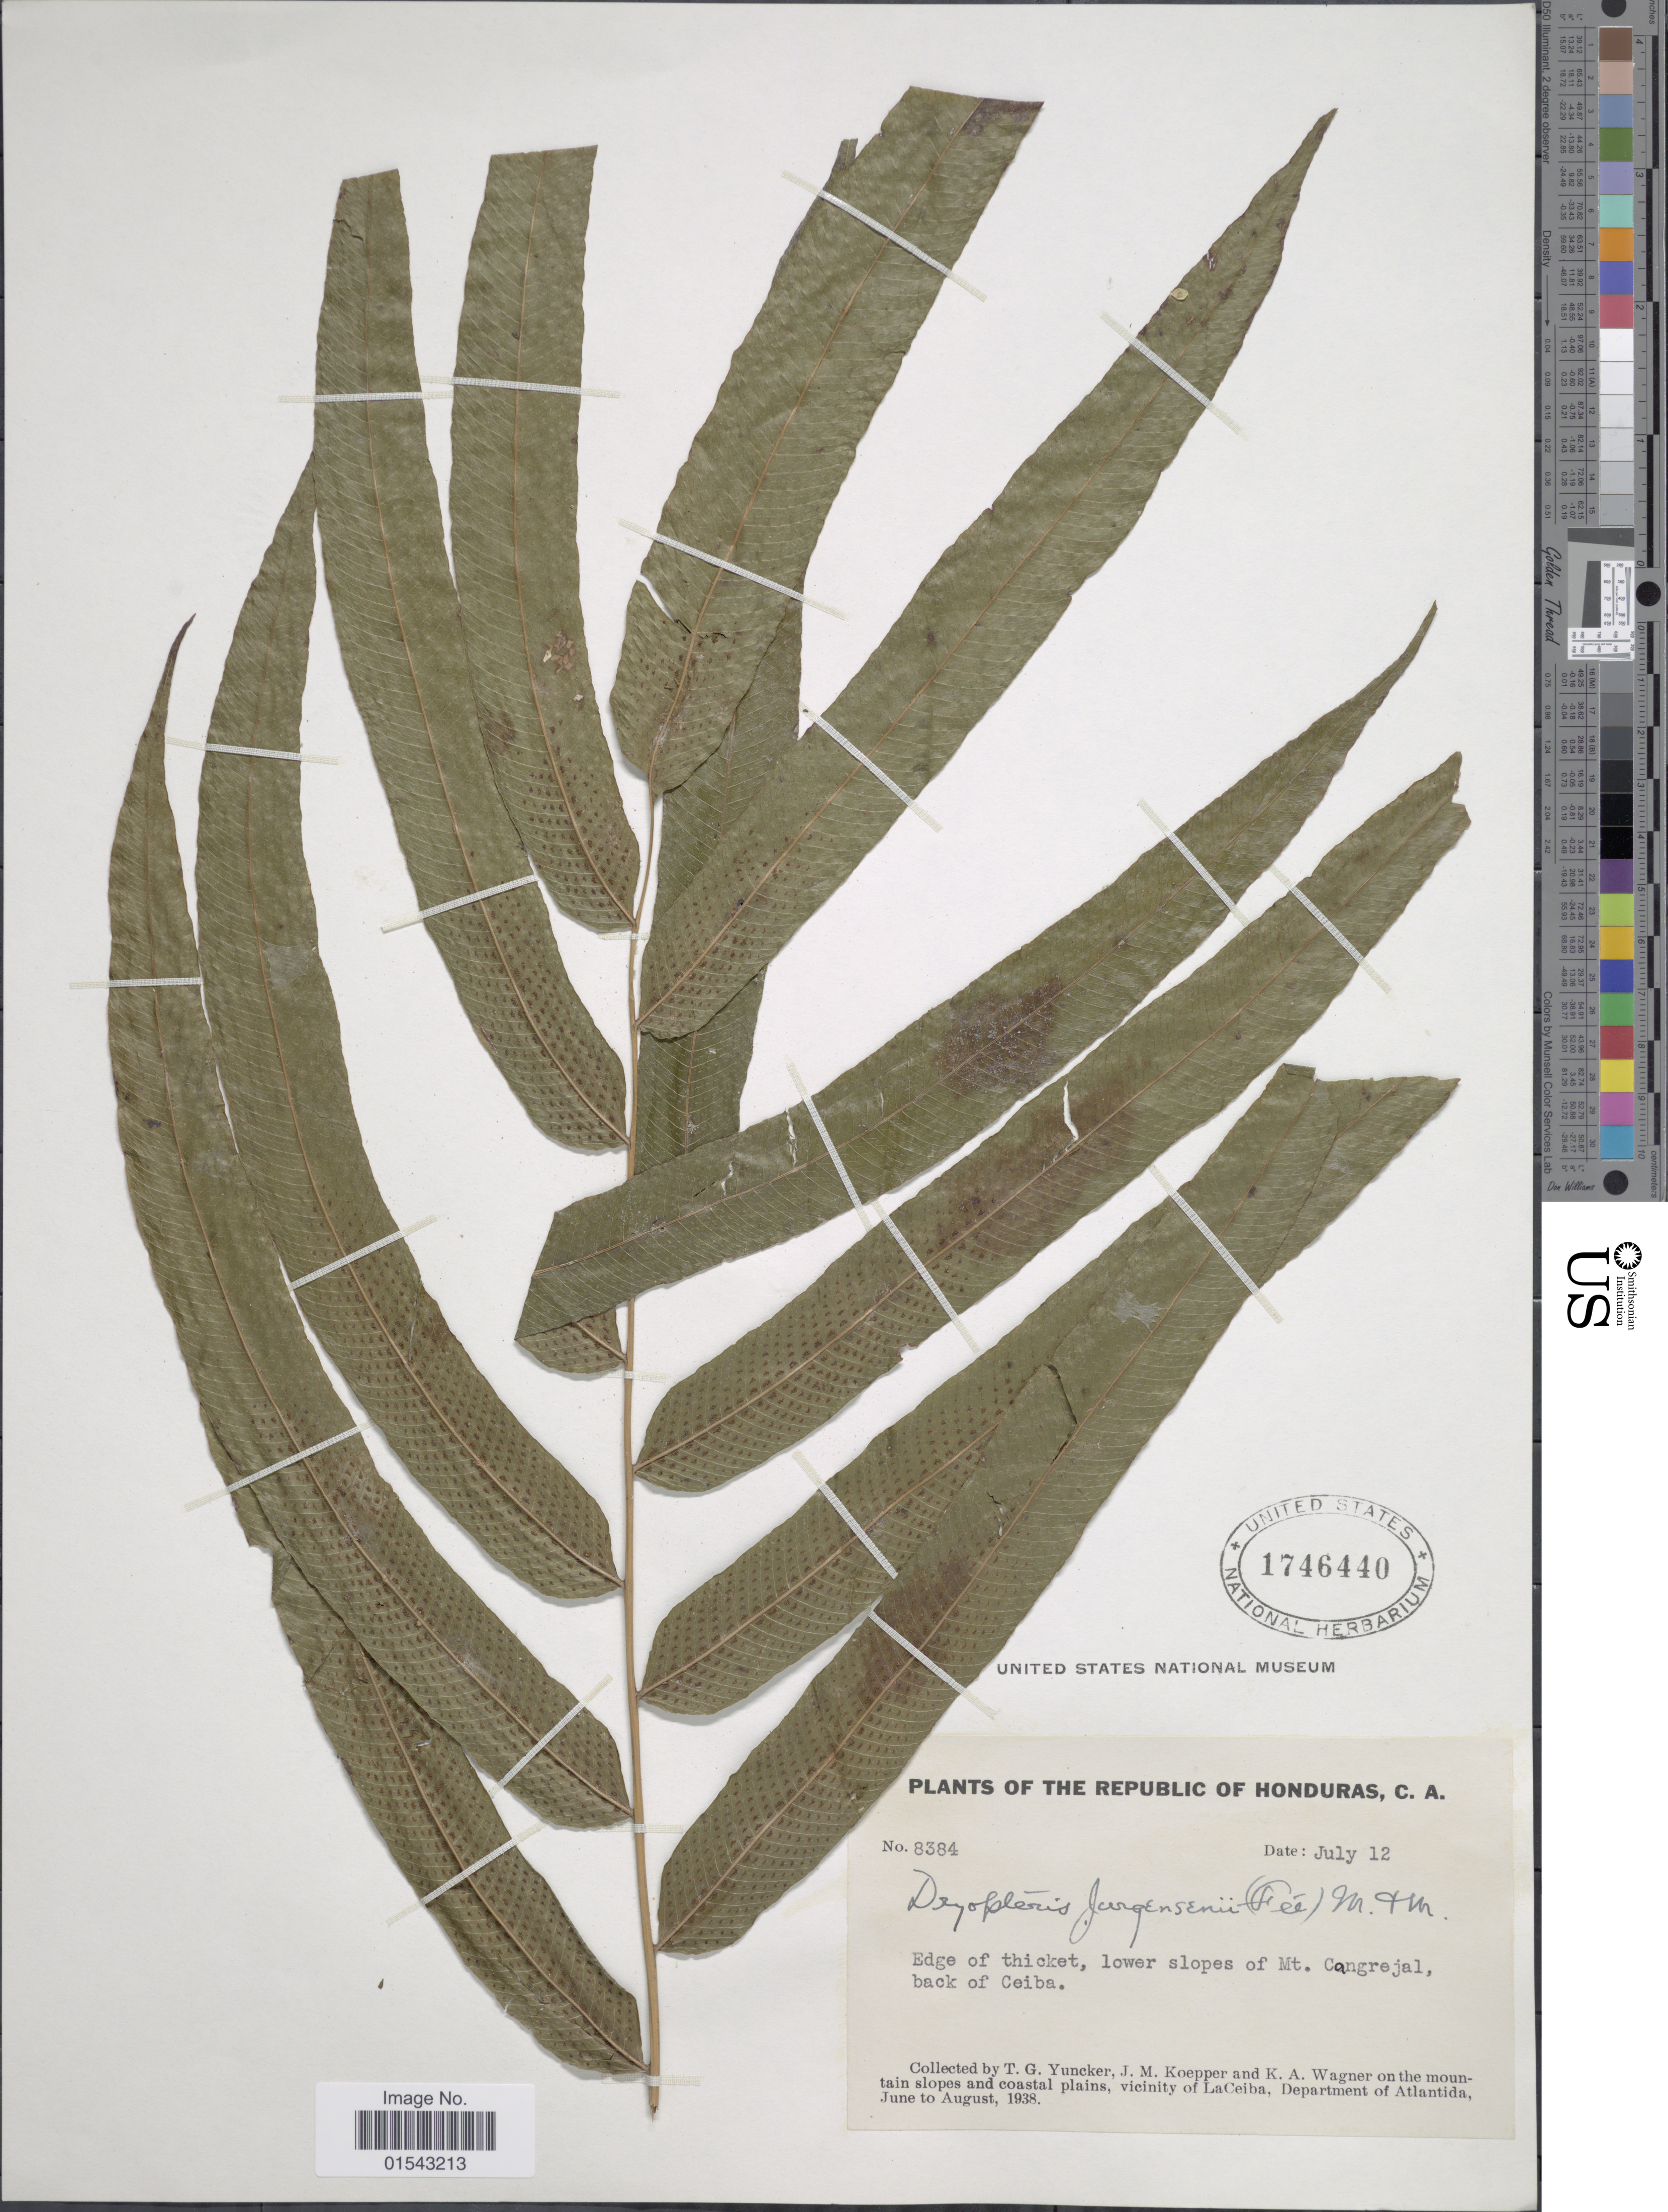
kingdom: Plantae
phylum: Tracheophyta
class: Polypodiopsida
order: Polypodiales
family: Thelypteridaceae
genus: Meniscium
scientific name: Meniscium falcatum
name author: Liebm.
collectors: T. G. Yuncker, J. M. Koepper & K. A. Wagner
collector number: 8384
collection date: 1938-07-12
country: Honduras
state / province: Atlántida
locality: Honduras, C. A., Edge of thicket, lower slopes of Mt. Congrejal, back of Ceiba, mountain slopes and coastal plains, vicinity of LaCeiba, Department of Atlantida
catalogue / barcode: US 1746440